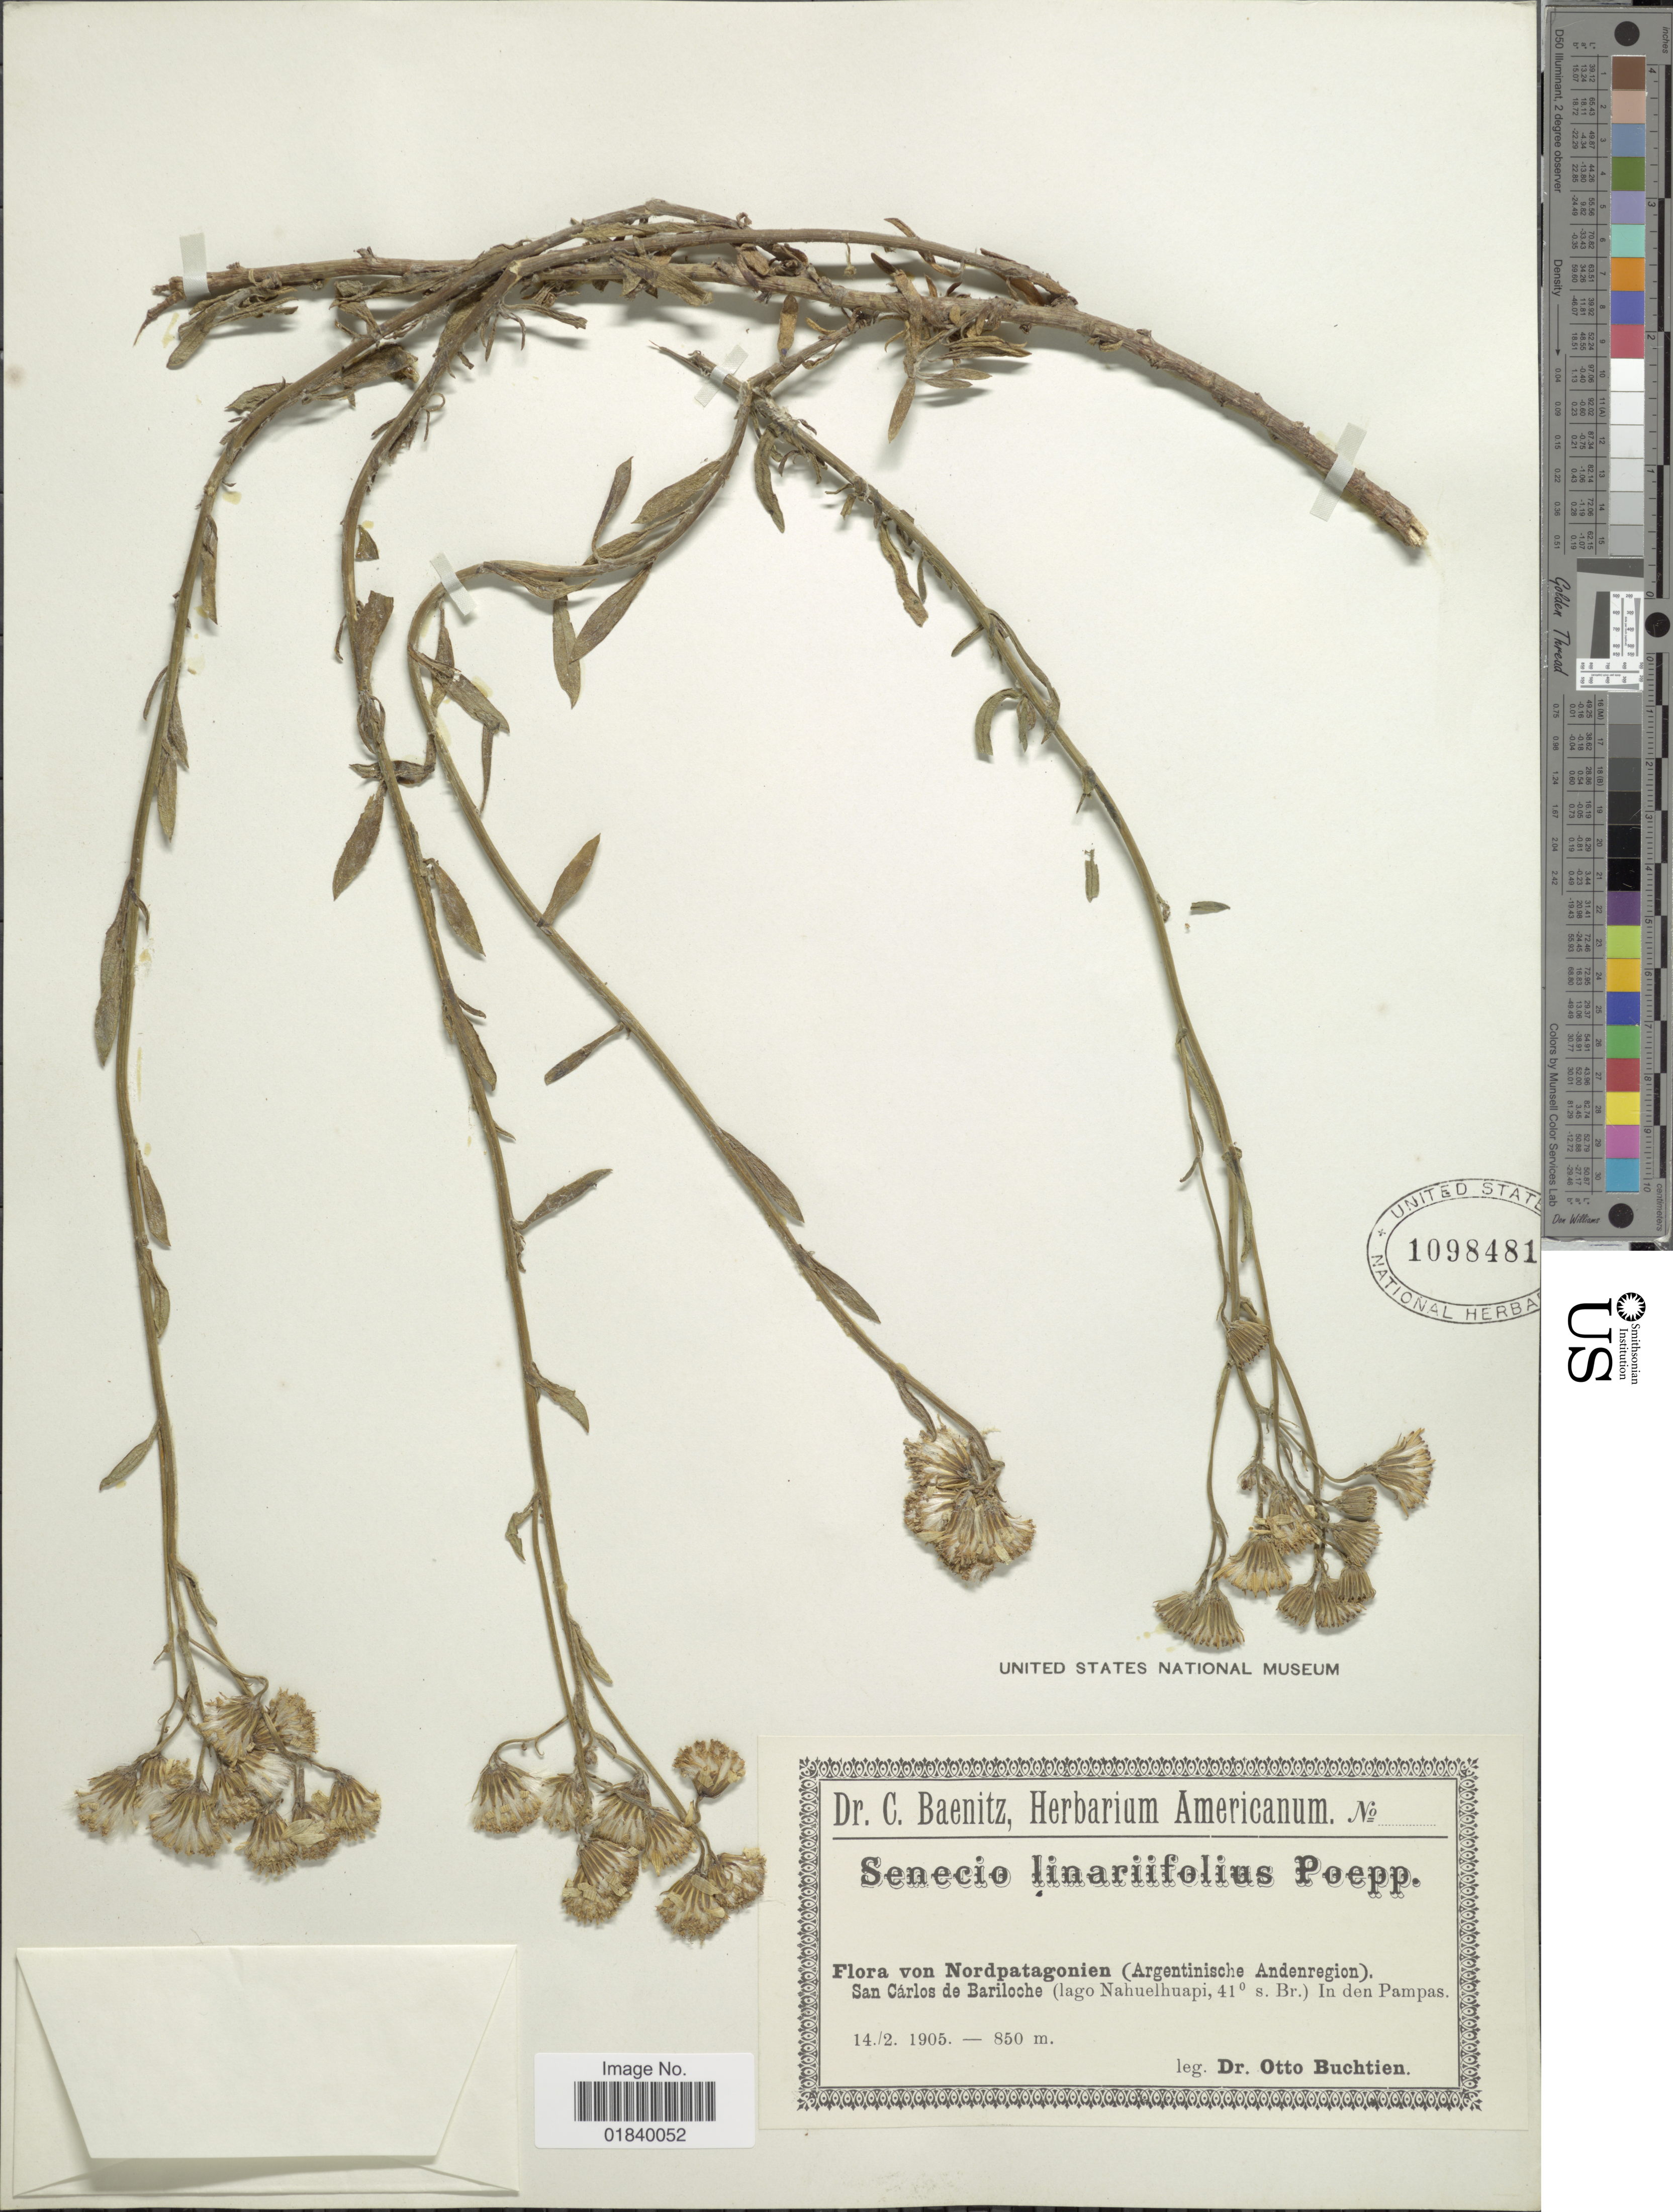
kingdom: Plantae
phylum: Tracheophyta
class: Magnoliopsida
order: Asterales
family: Asteraceae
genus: Senecio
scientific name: Senecio linariifolius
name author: Poepp. ex DC.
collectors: O. Buchtien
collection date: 1905-02-14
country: Argentina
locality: Nordpatagonien (Argentinsche Andenregion) San Carlos de Bariloche (lago Nahuelhuapi), In den Pampas.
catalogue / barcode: US 1098481